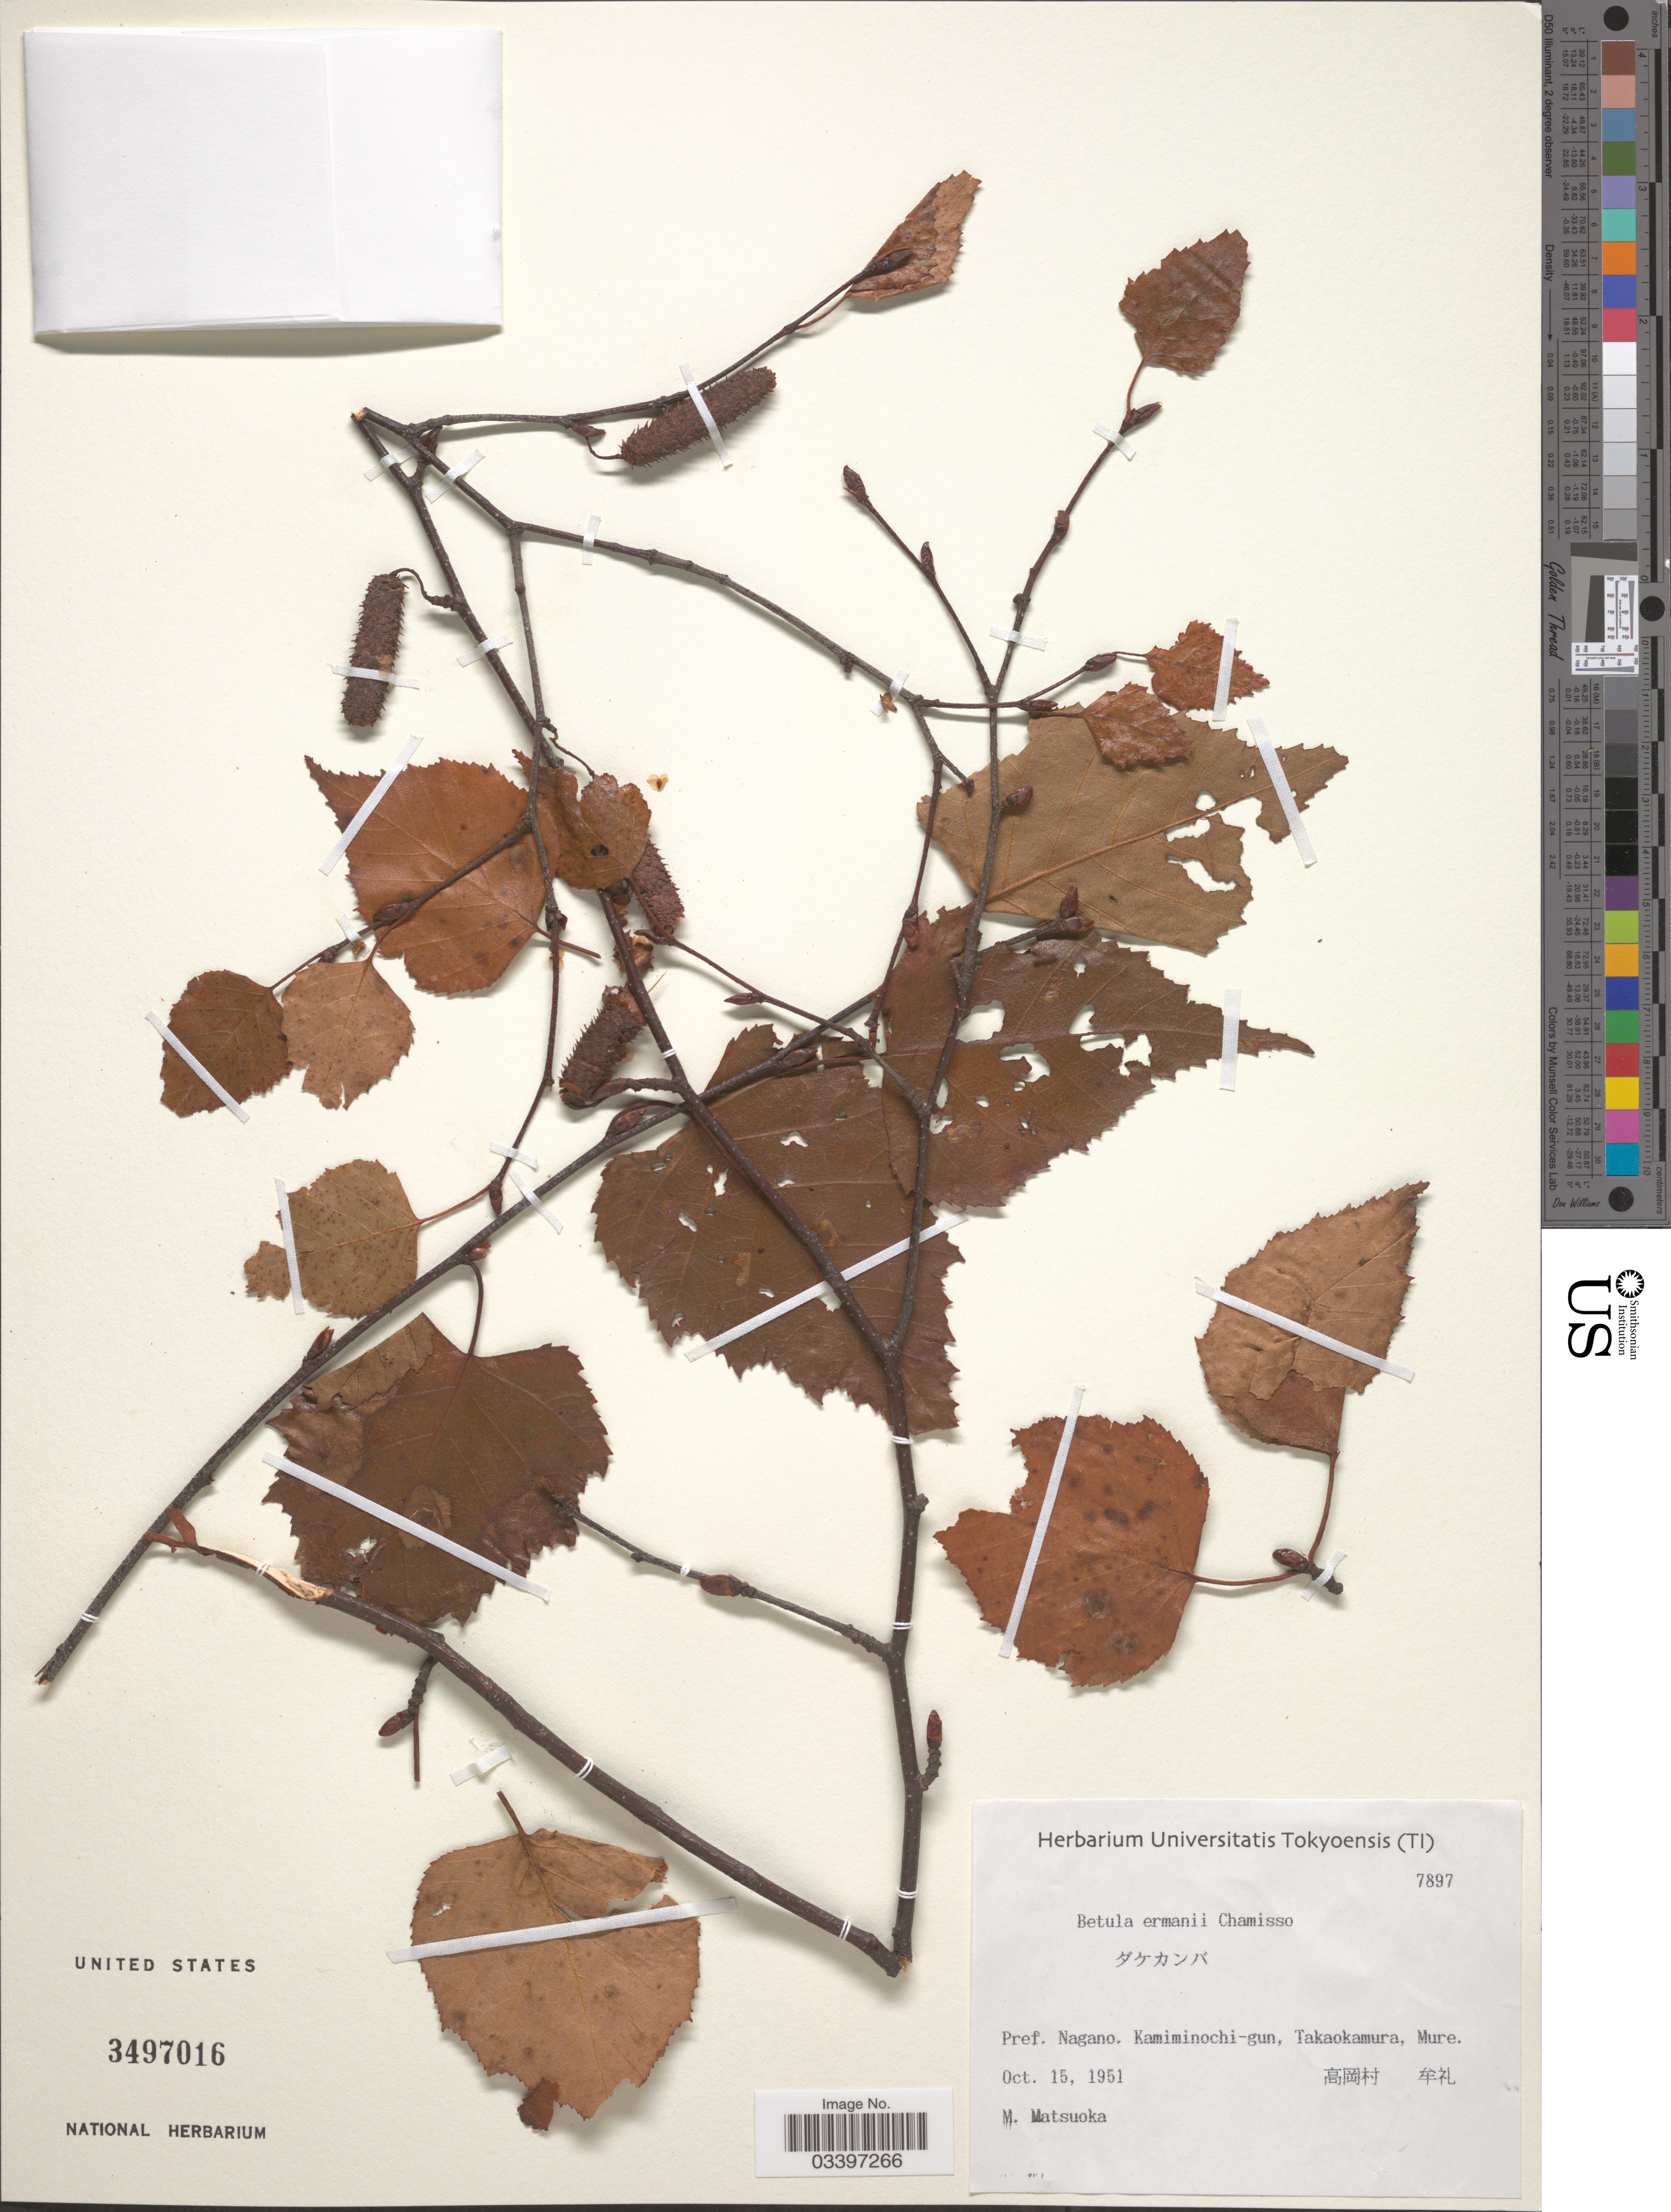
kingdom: Plantae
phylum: Tracheophyta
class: Magnoliopsida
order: Fagales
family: Betulaceae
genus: Betula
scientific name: Betula ermanii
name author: Cham.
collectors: M. Matsuoka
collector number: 7897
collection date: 1951-10-15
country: Japan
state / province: Nagano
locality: Pref. Nagano. Kamiminochi-gun, Takaokamura, Mure. X.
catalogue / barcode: US 3497016